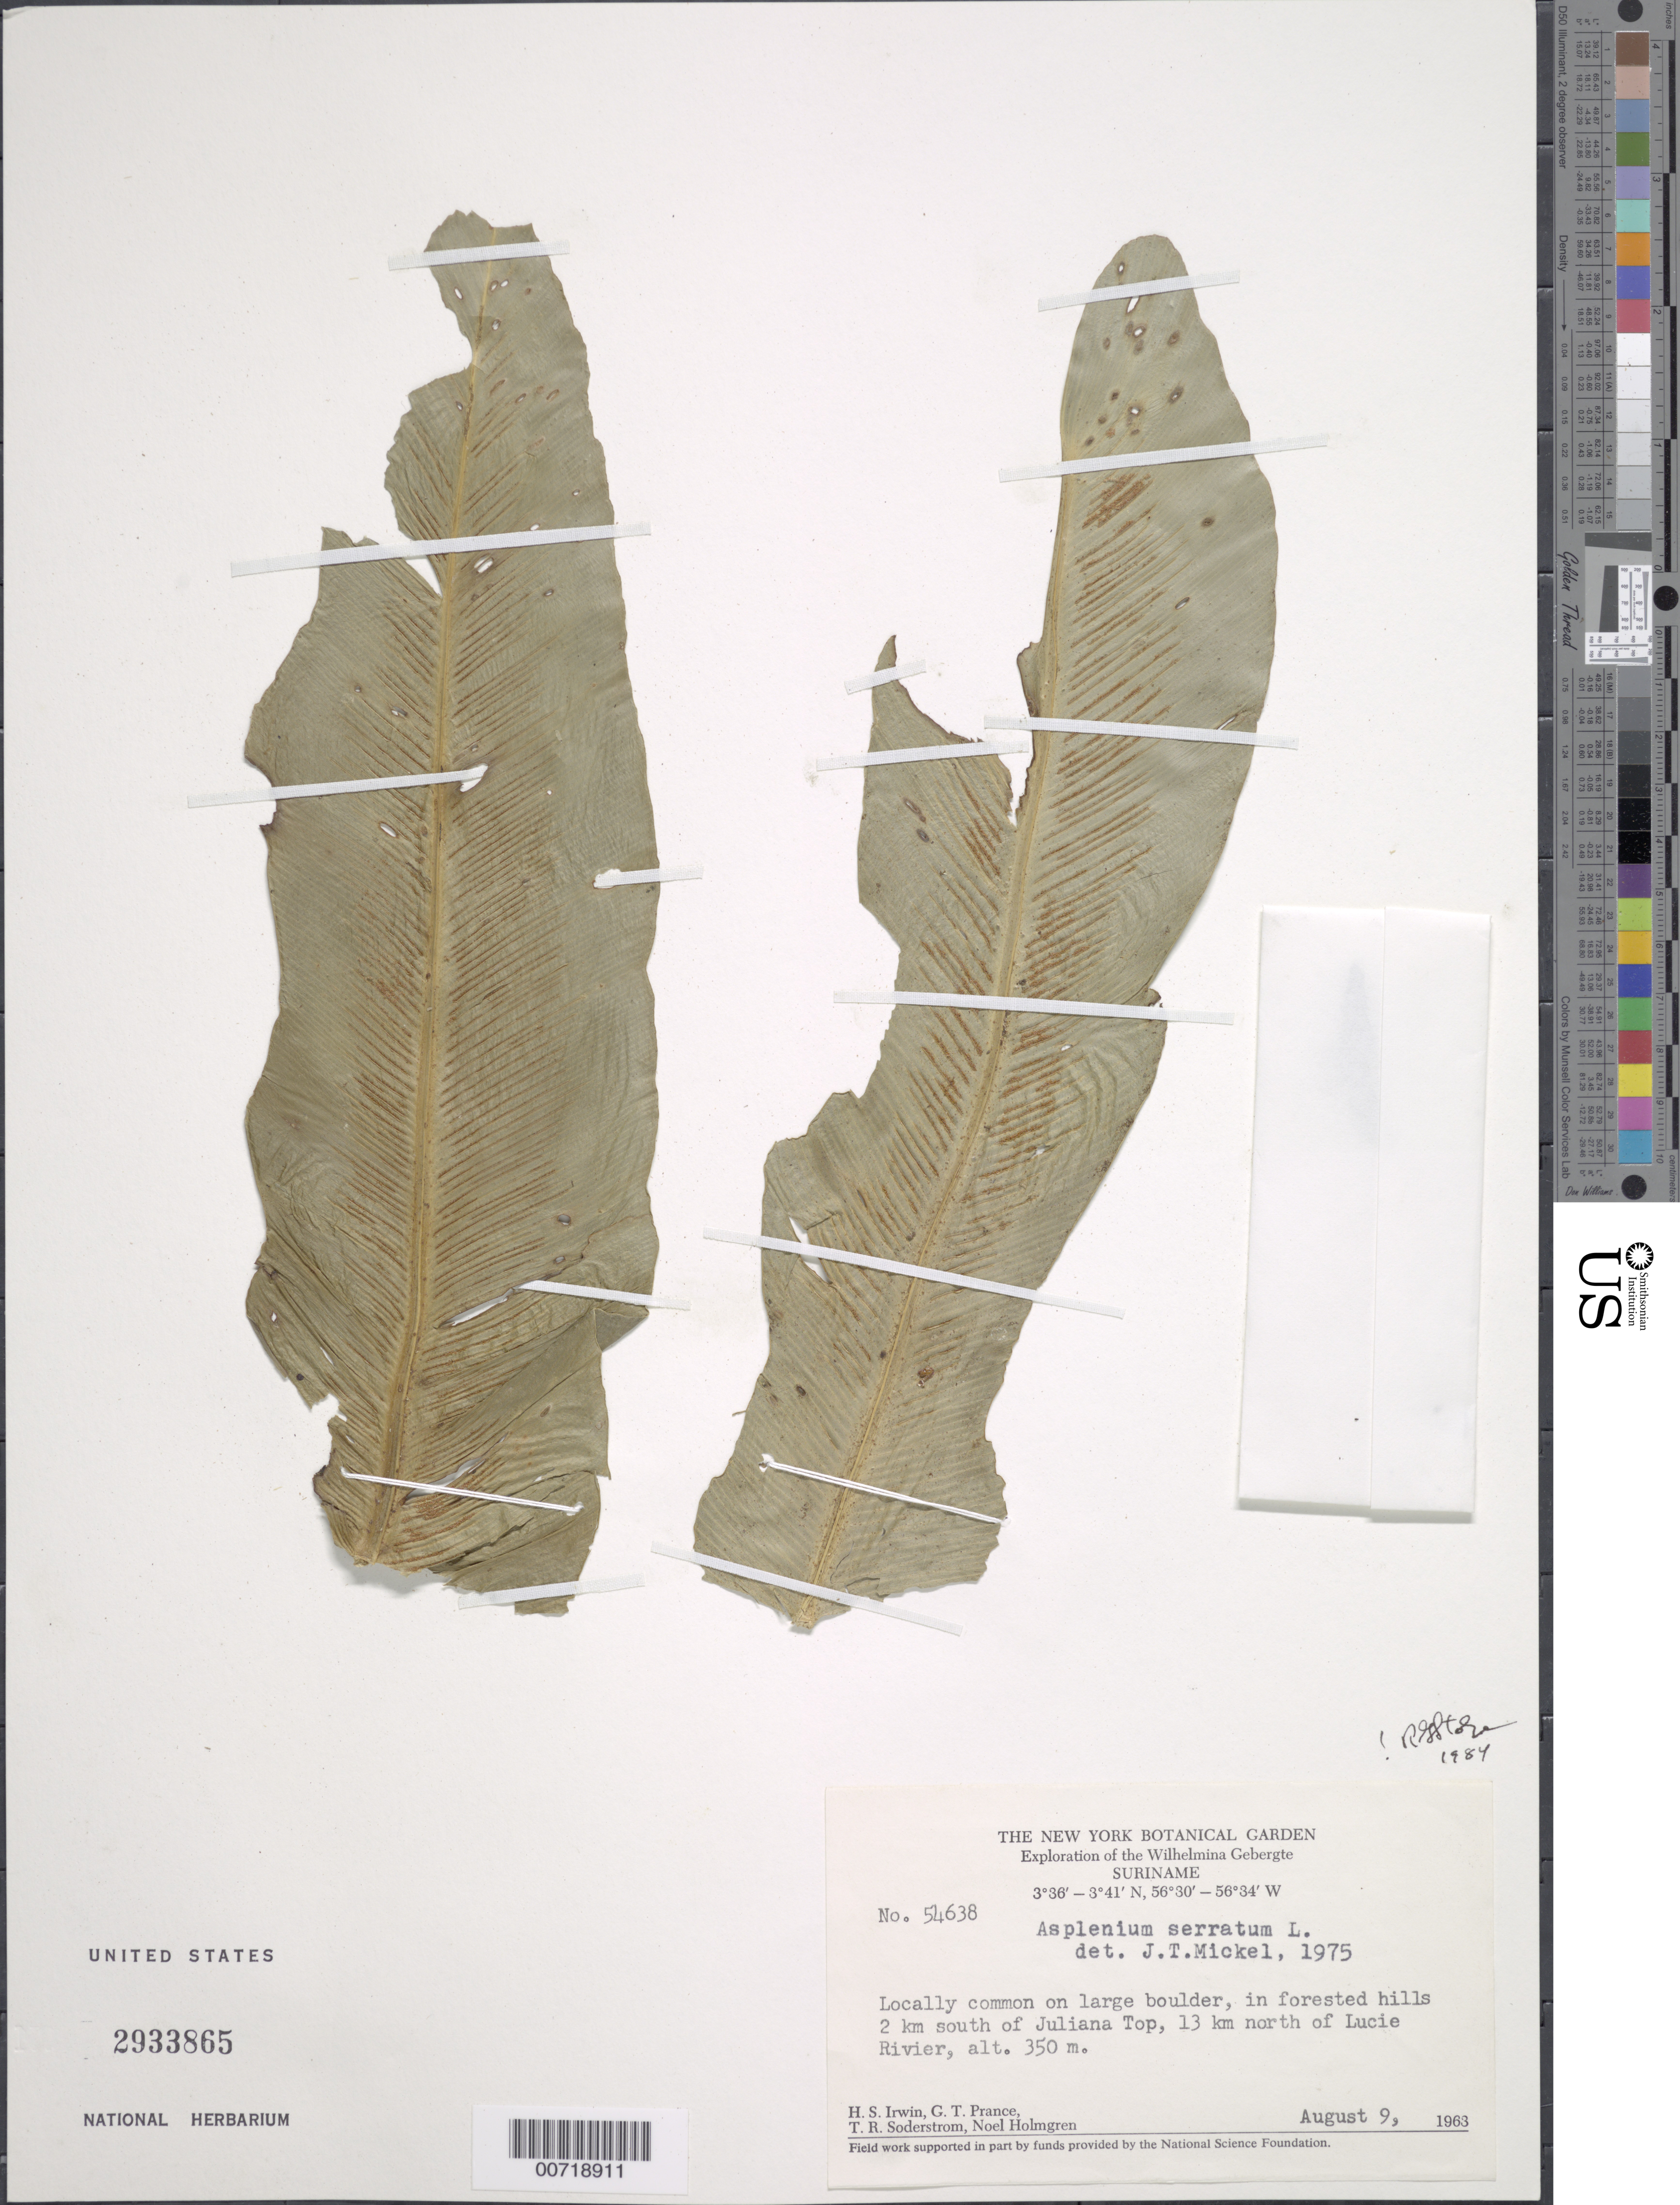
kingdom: Plantae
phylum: Tracheophyta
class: Polypodiopsida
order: Polypodiales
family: Aspleniaceae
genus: Asplenium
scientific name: Asplenium serratum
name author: L.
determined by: Mickel, J. T., (NY), New York Botanical Garden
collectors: H. Irwin, G. T. Prance, T. R. Soderstrom & N. H. Holmgren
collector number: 54638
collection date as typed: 9-Aug-63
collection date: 1963-08-09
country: Suriname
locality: Wilhelminagebergte (Wilhelmina Mts.), 2 km S of Juliana Top, 13 km N of Lucie R.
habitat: Forested hills; on large boulder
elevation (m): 350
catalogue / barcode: US 2933865